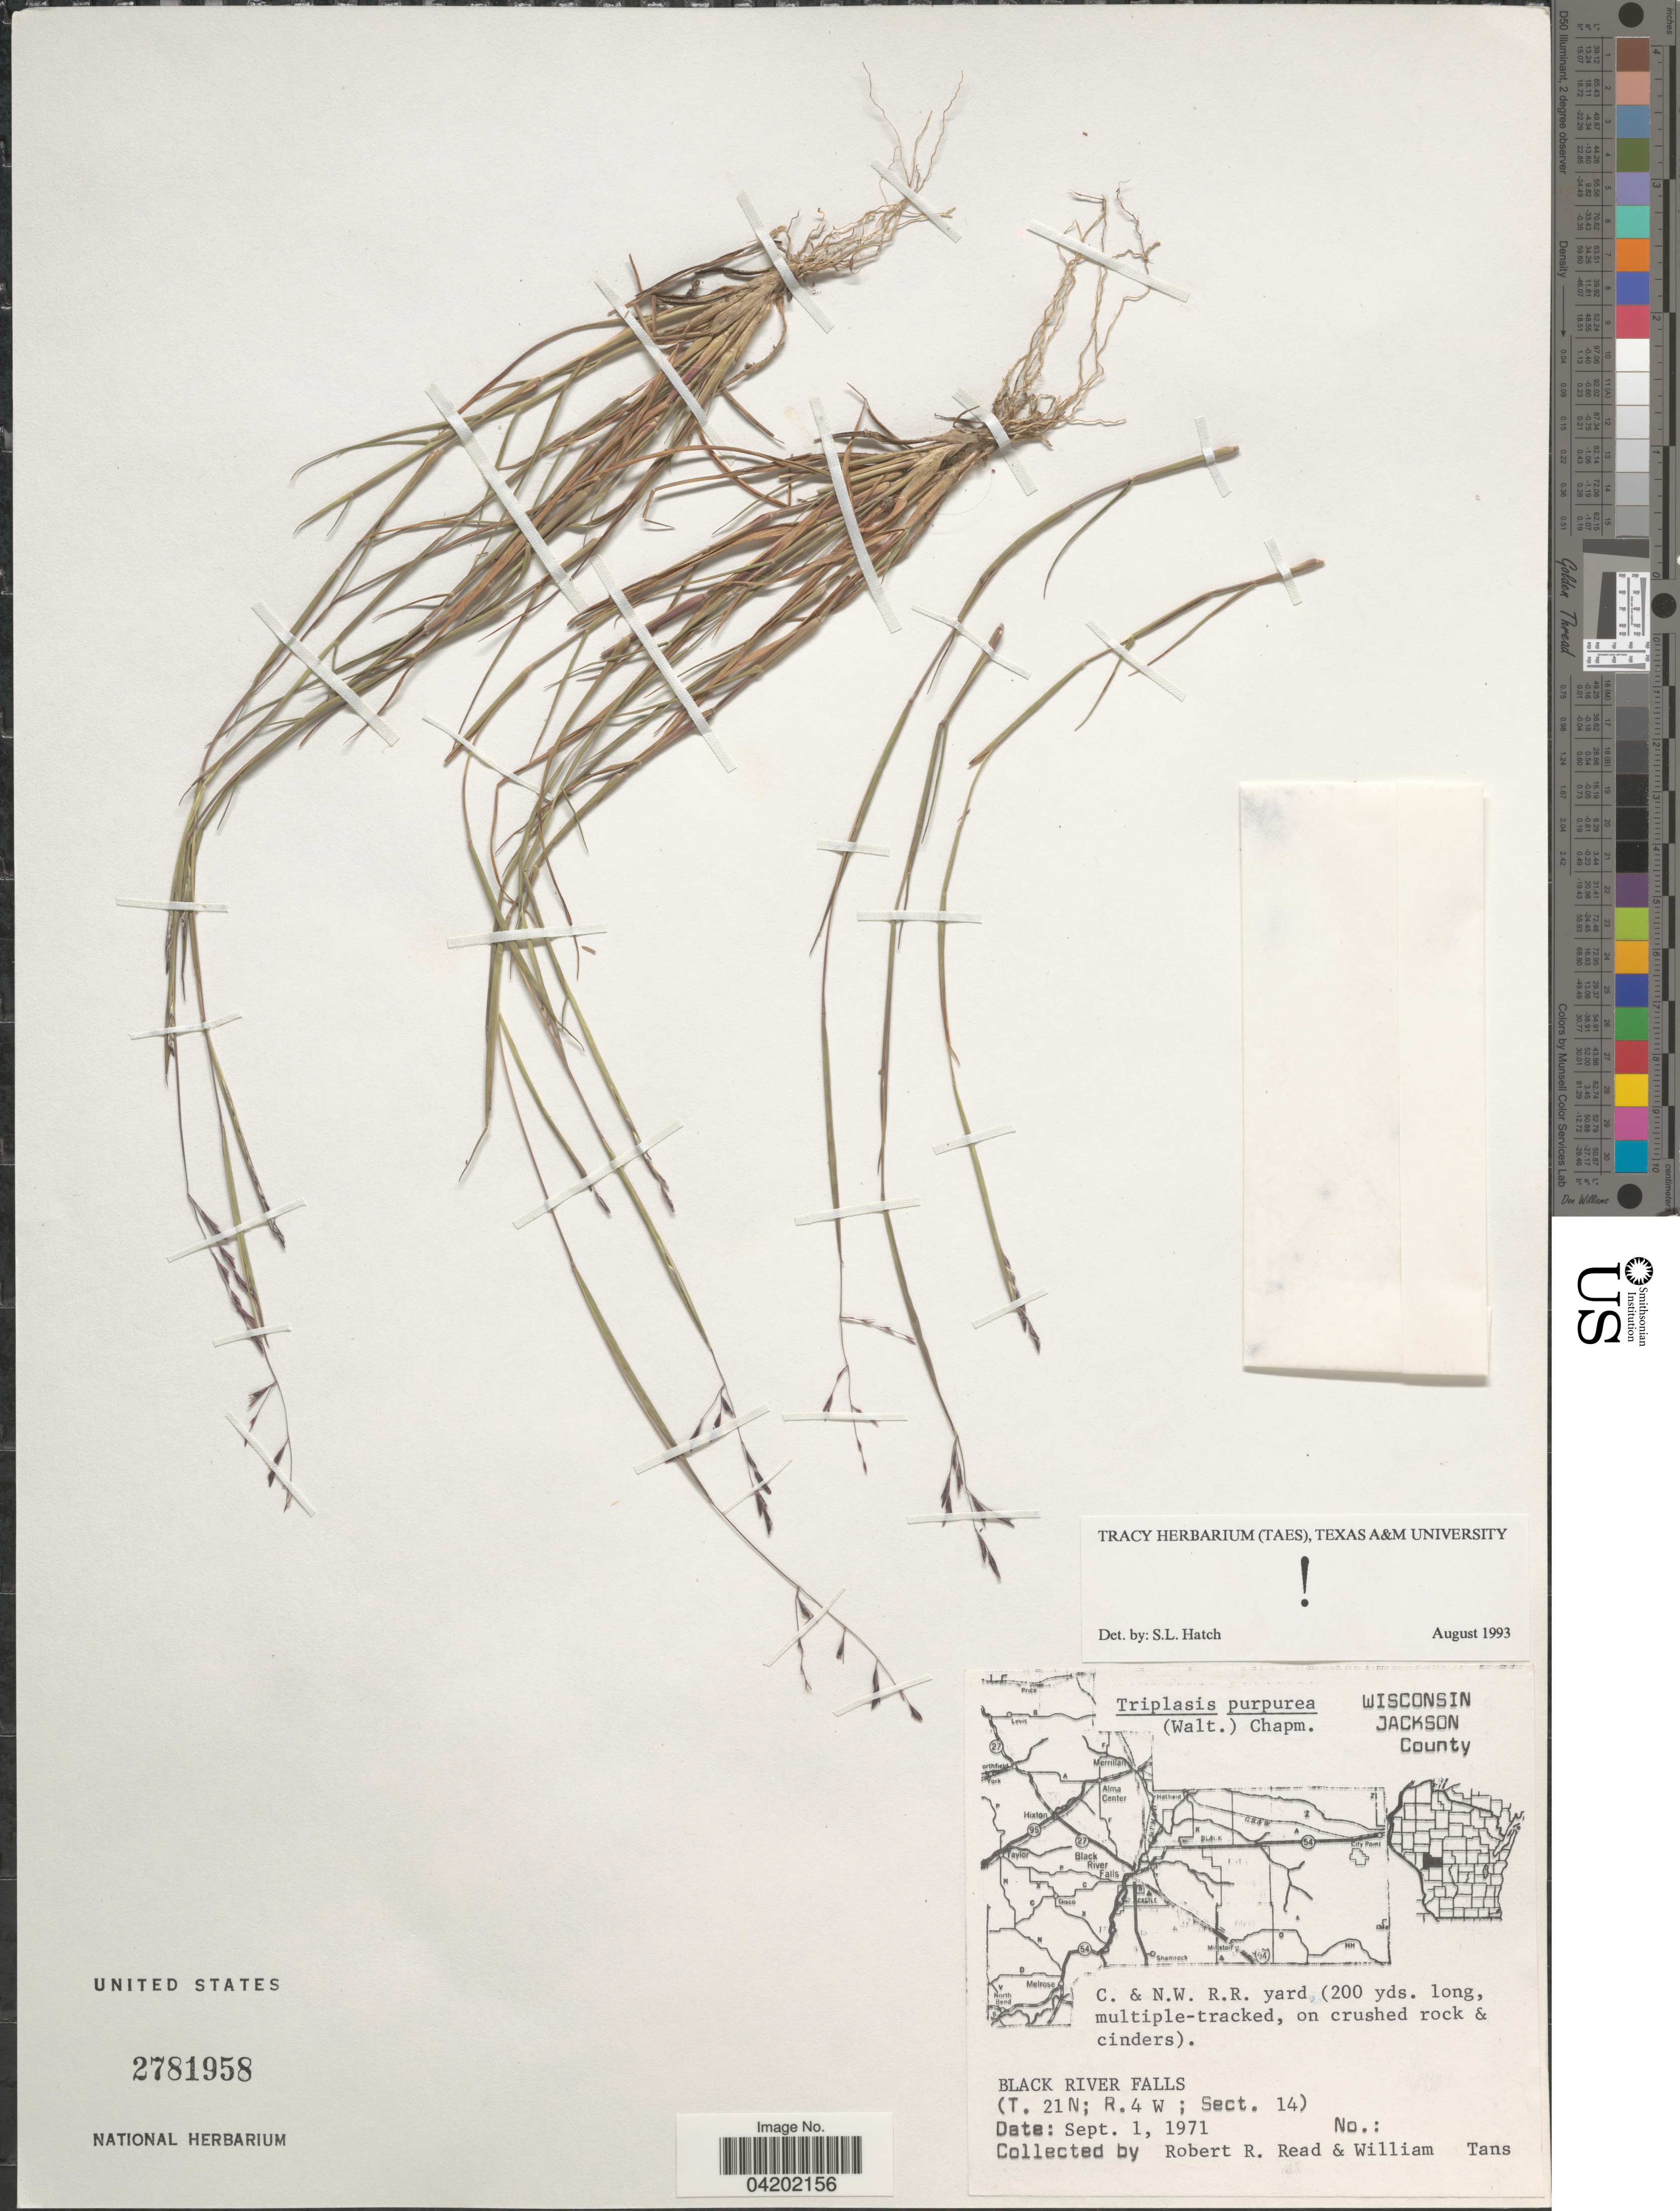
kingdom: Plantae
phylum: Tracheophyta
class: Liliopsida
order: Poales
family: Poaceae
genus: Triplasis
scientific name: Triplasis purpurea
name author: (Walter) Chapm.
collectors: R. W. Read & W. Tans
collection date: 1971-09-01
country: United States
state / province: Wisconsin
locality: Jackson County. C. & N.W. R.R. yard (200 yds. long, multiple-tracked, on crushed rock & cinders). Black River Falls. (T. 21N; R.4 W; Sect. 14).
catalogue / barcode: US 2781958